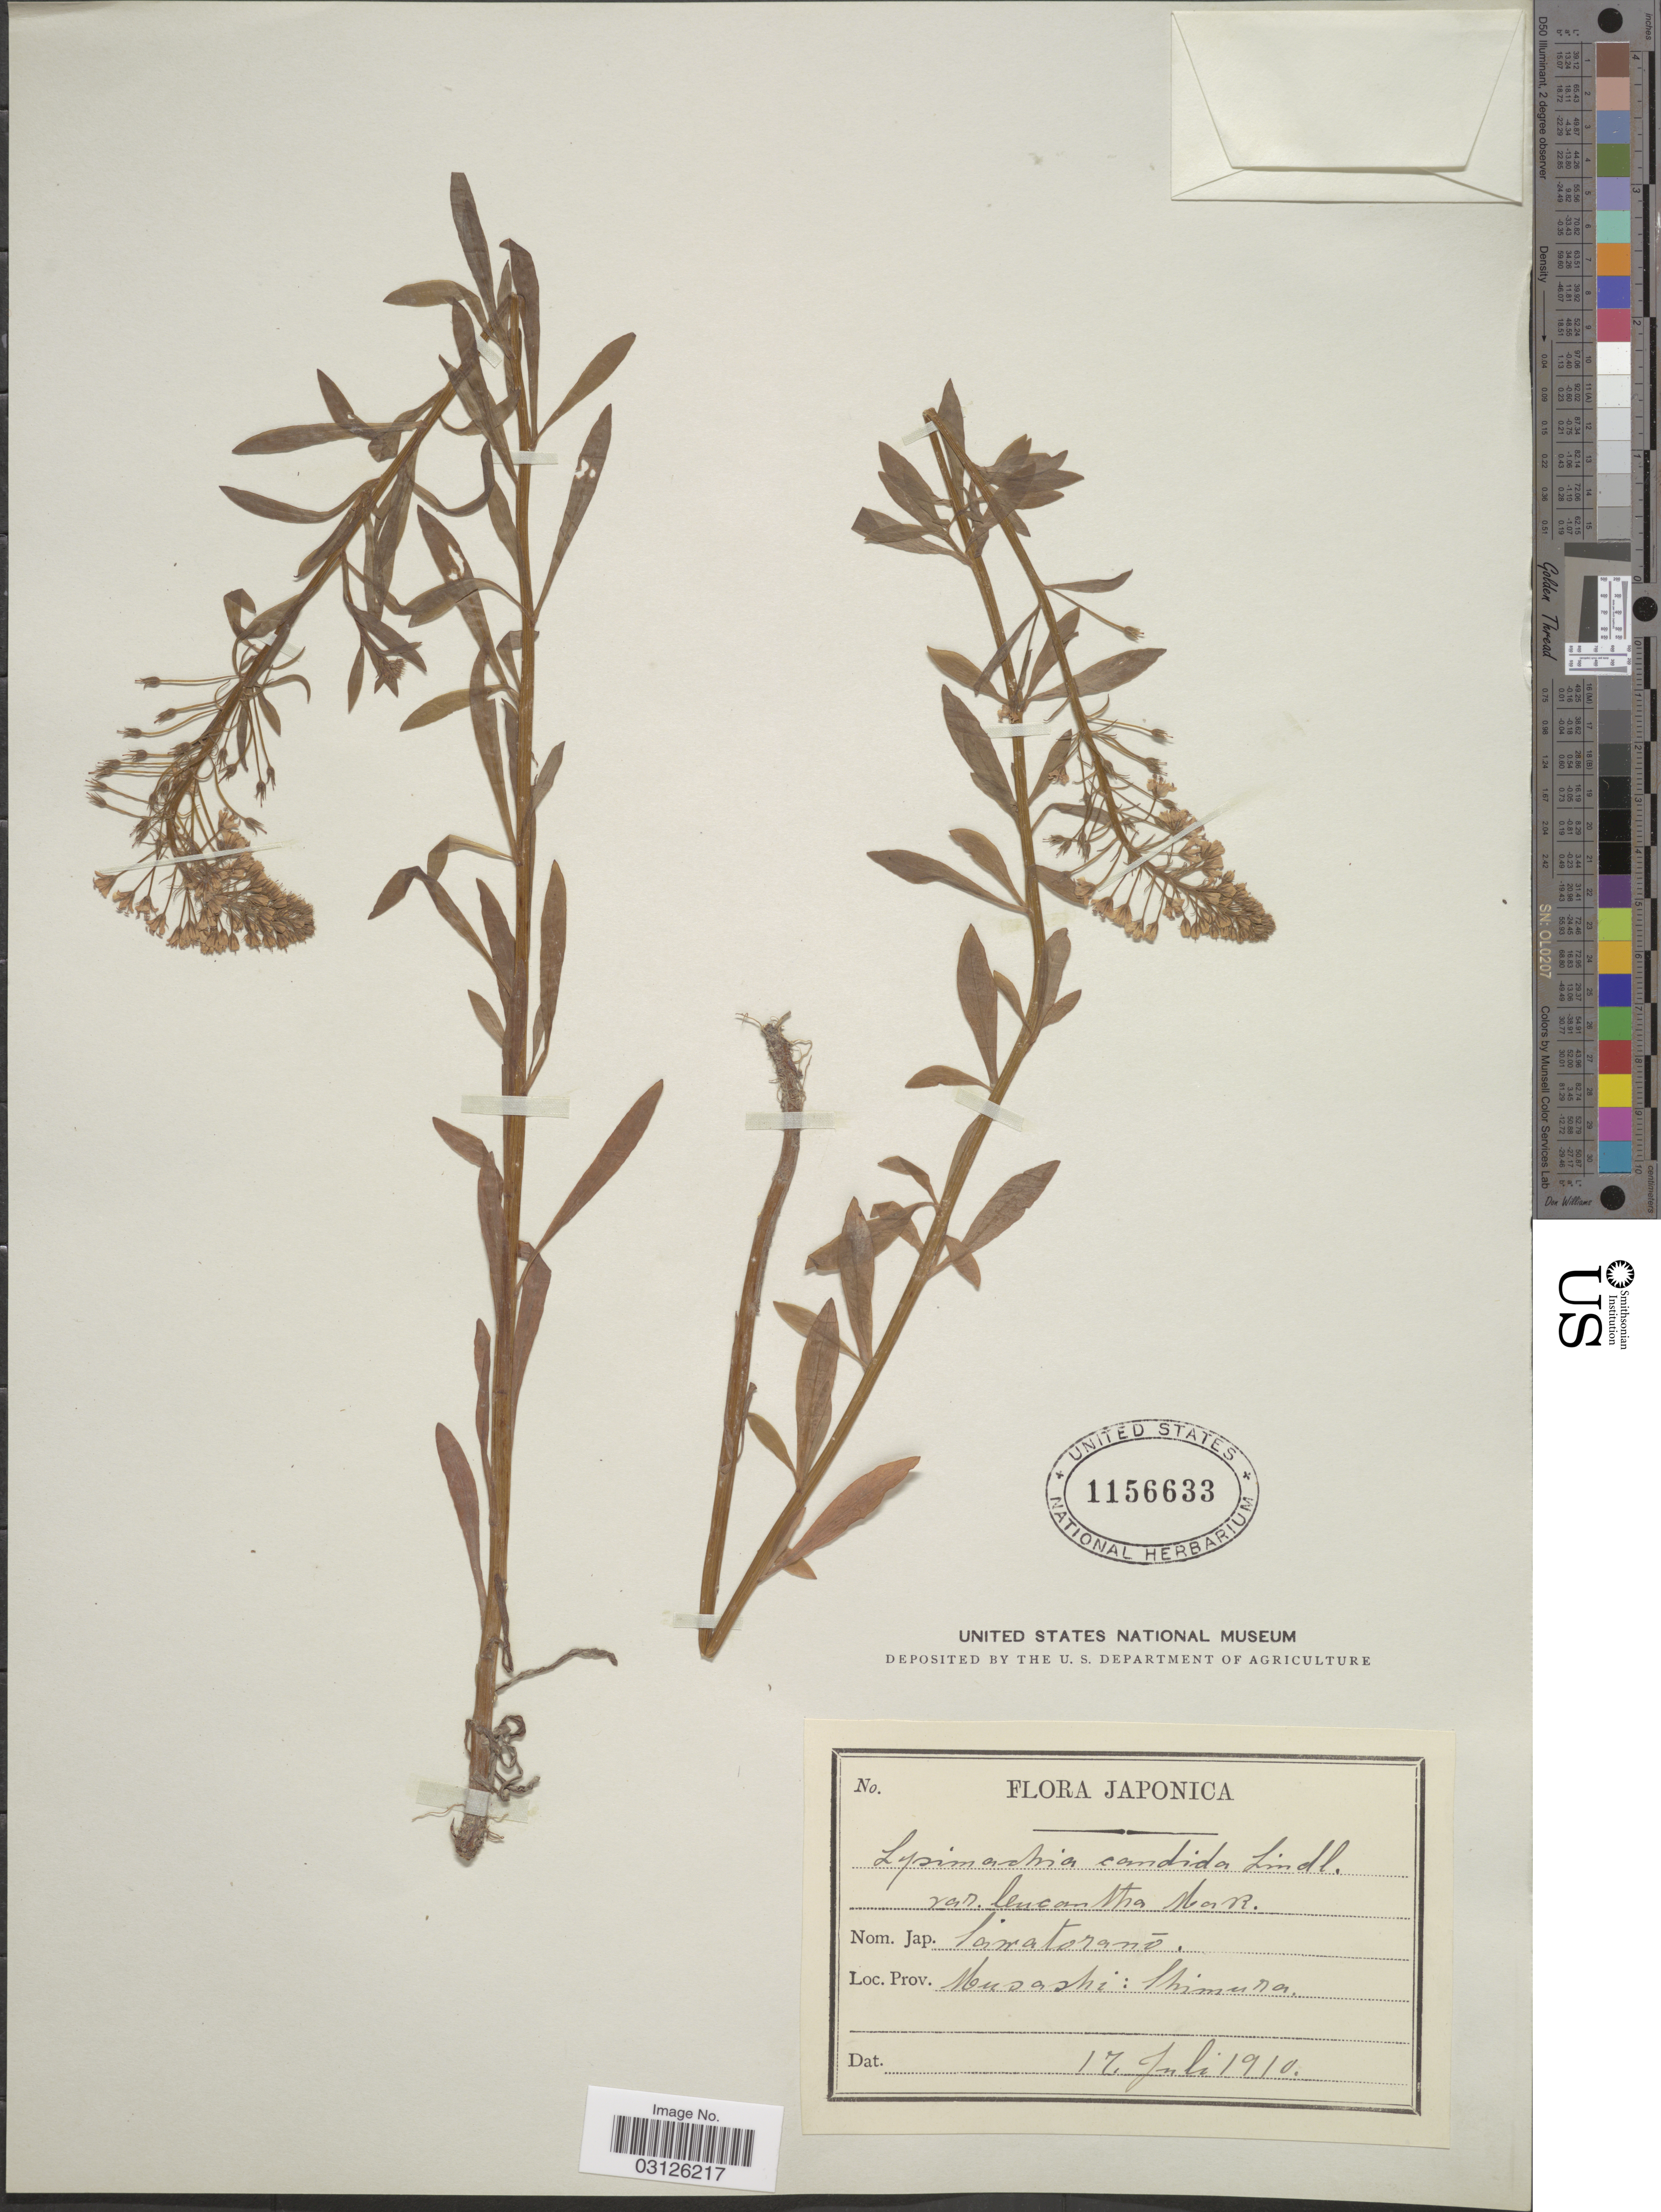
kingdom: Plantae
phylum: Tracheophyta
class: Magnoliopsida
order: Ericales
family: Primulaceae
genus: Lysimachia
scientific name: Lysimachia candida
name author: Lindl.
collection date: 1910-07-17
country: Japan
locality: Musashi: Shimura.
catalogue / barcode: US 1156633